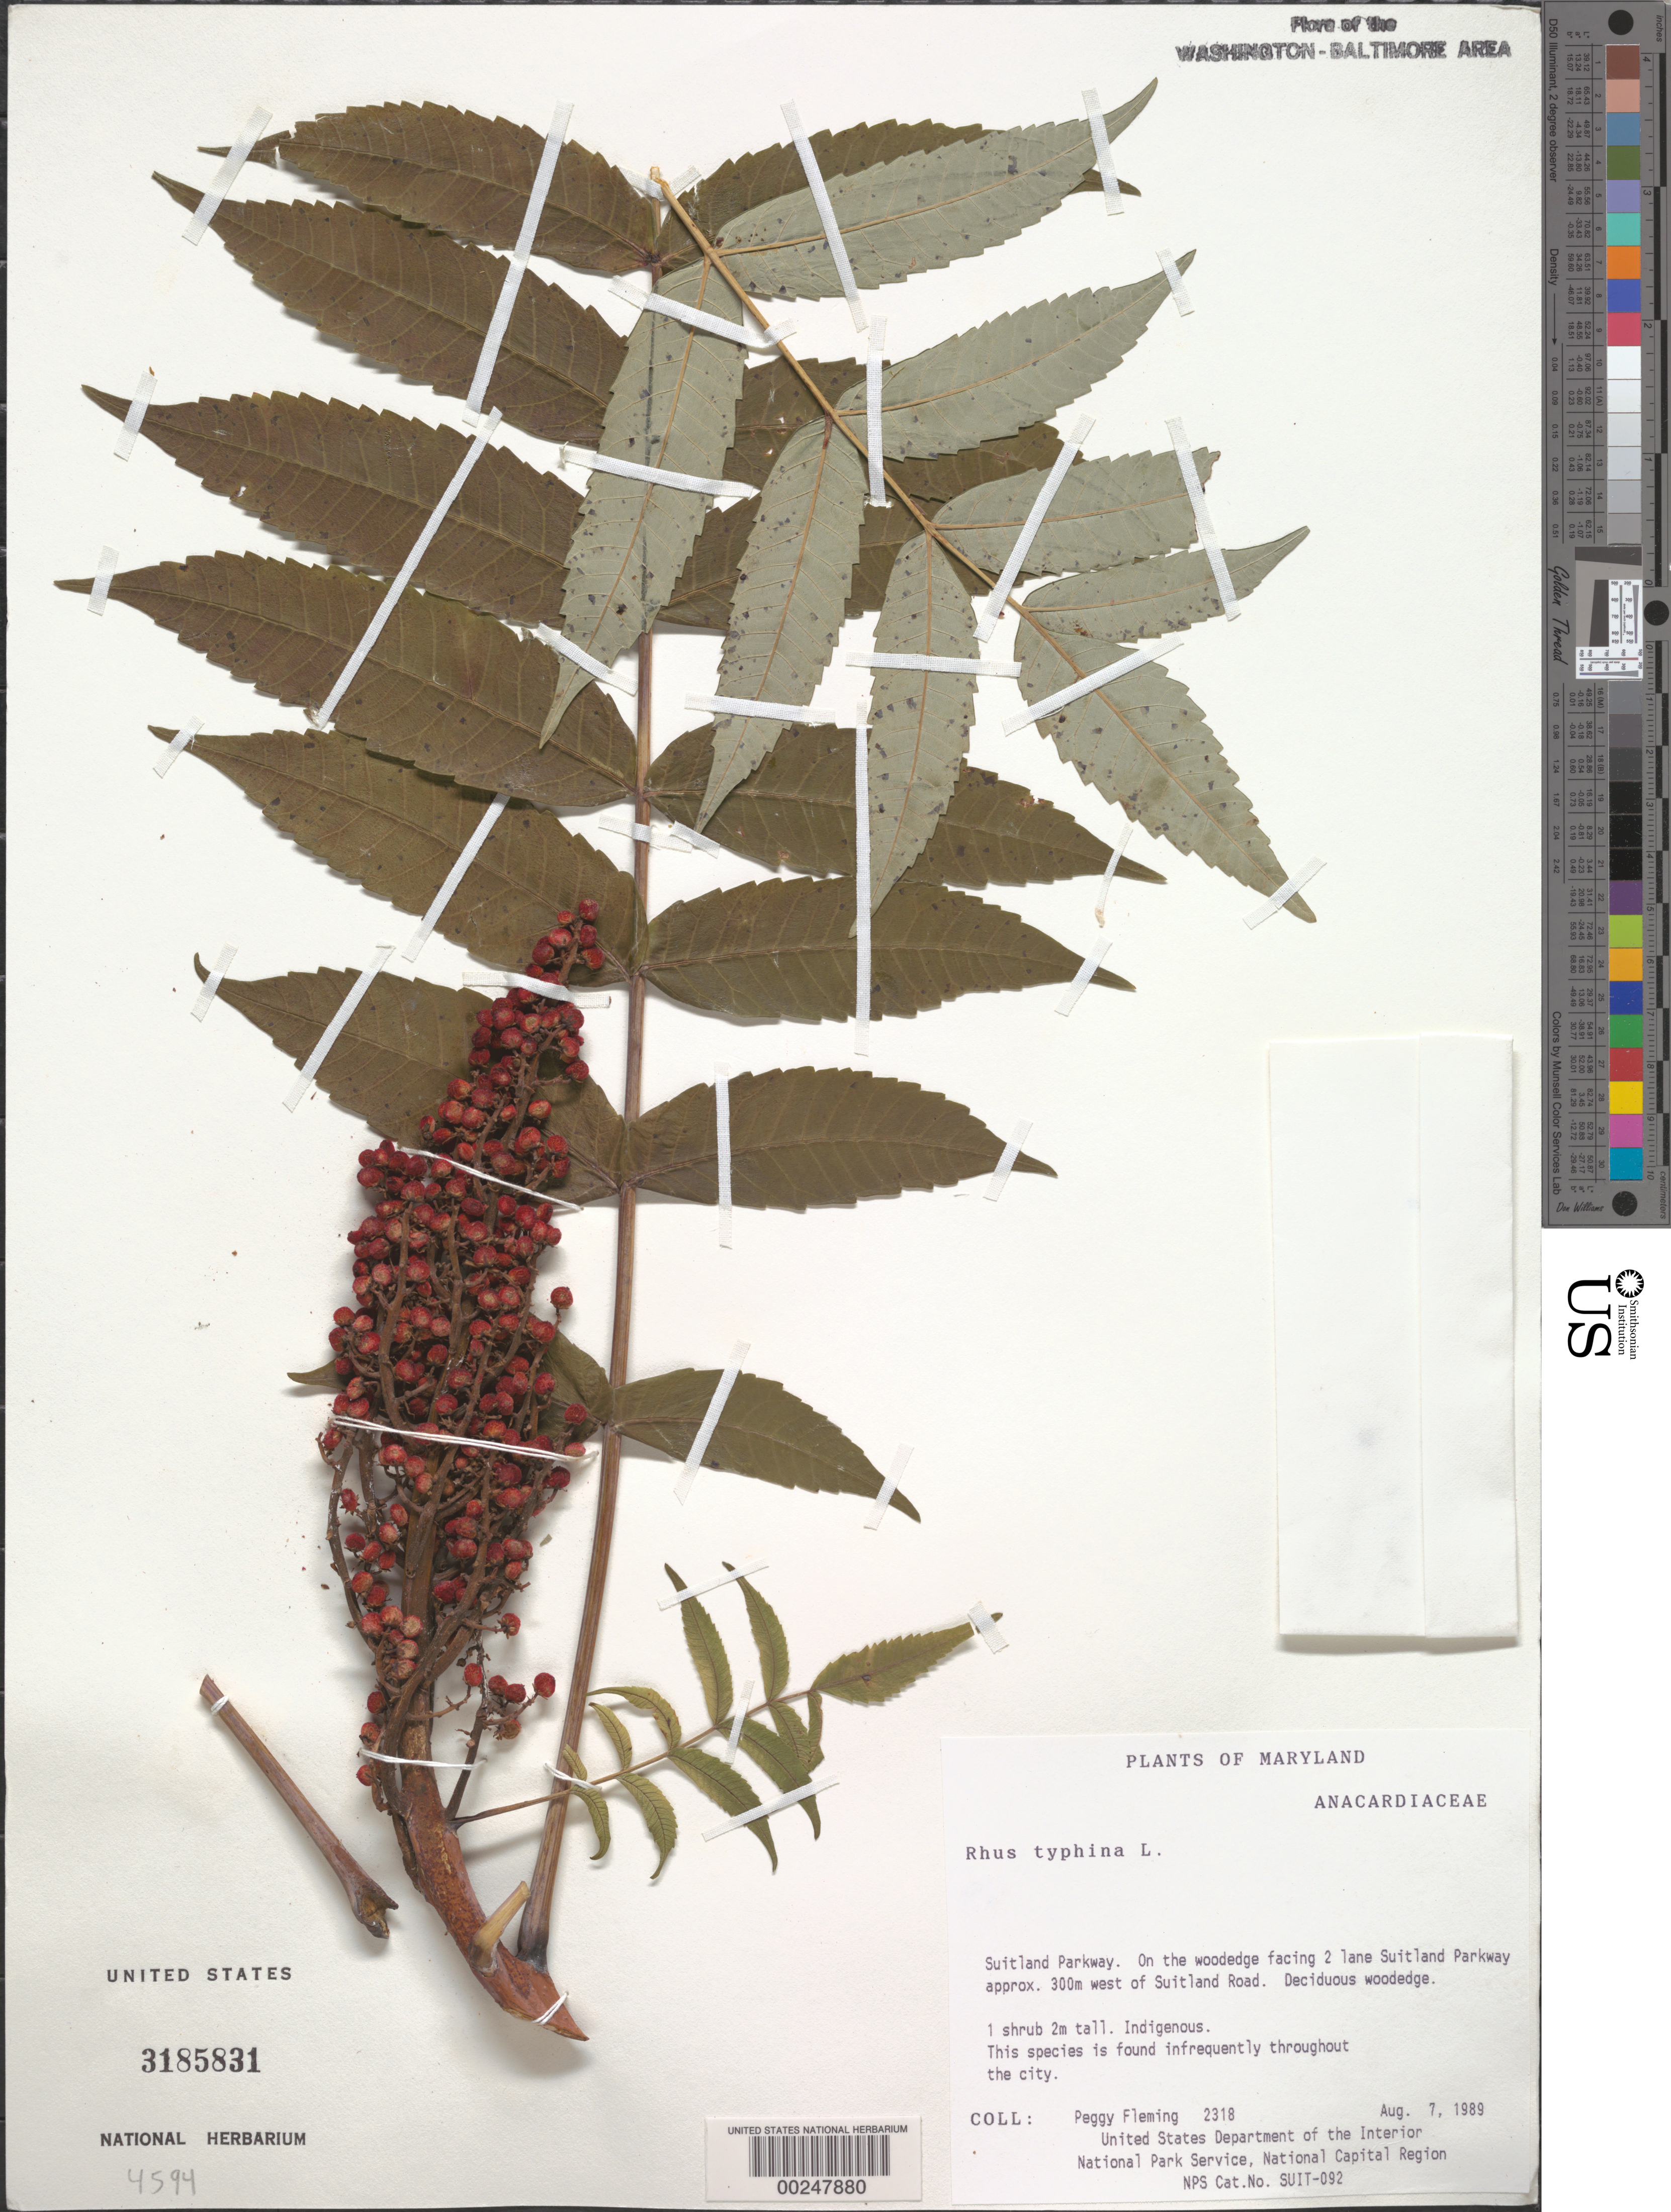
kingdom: Plantae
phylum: Tracheophyta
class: Magnoliopsida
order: Sapindales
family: Anacardiaceae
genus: Rhus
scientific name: Rhus typhina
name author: L.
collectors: P. Fleming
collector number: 2318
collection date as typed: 07 Aug 1989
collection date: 1989-08-07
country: United States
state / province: Maryland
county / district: Prince George's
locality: Suitland Parkway, facing Suitland Parkway, W of Suitland Rd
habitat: Deciduous woodedge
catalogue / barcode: US 3185831